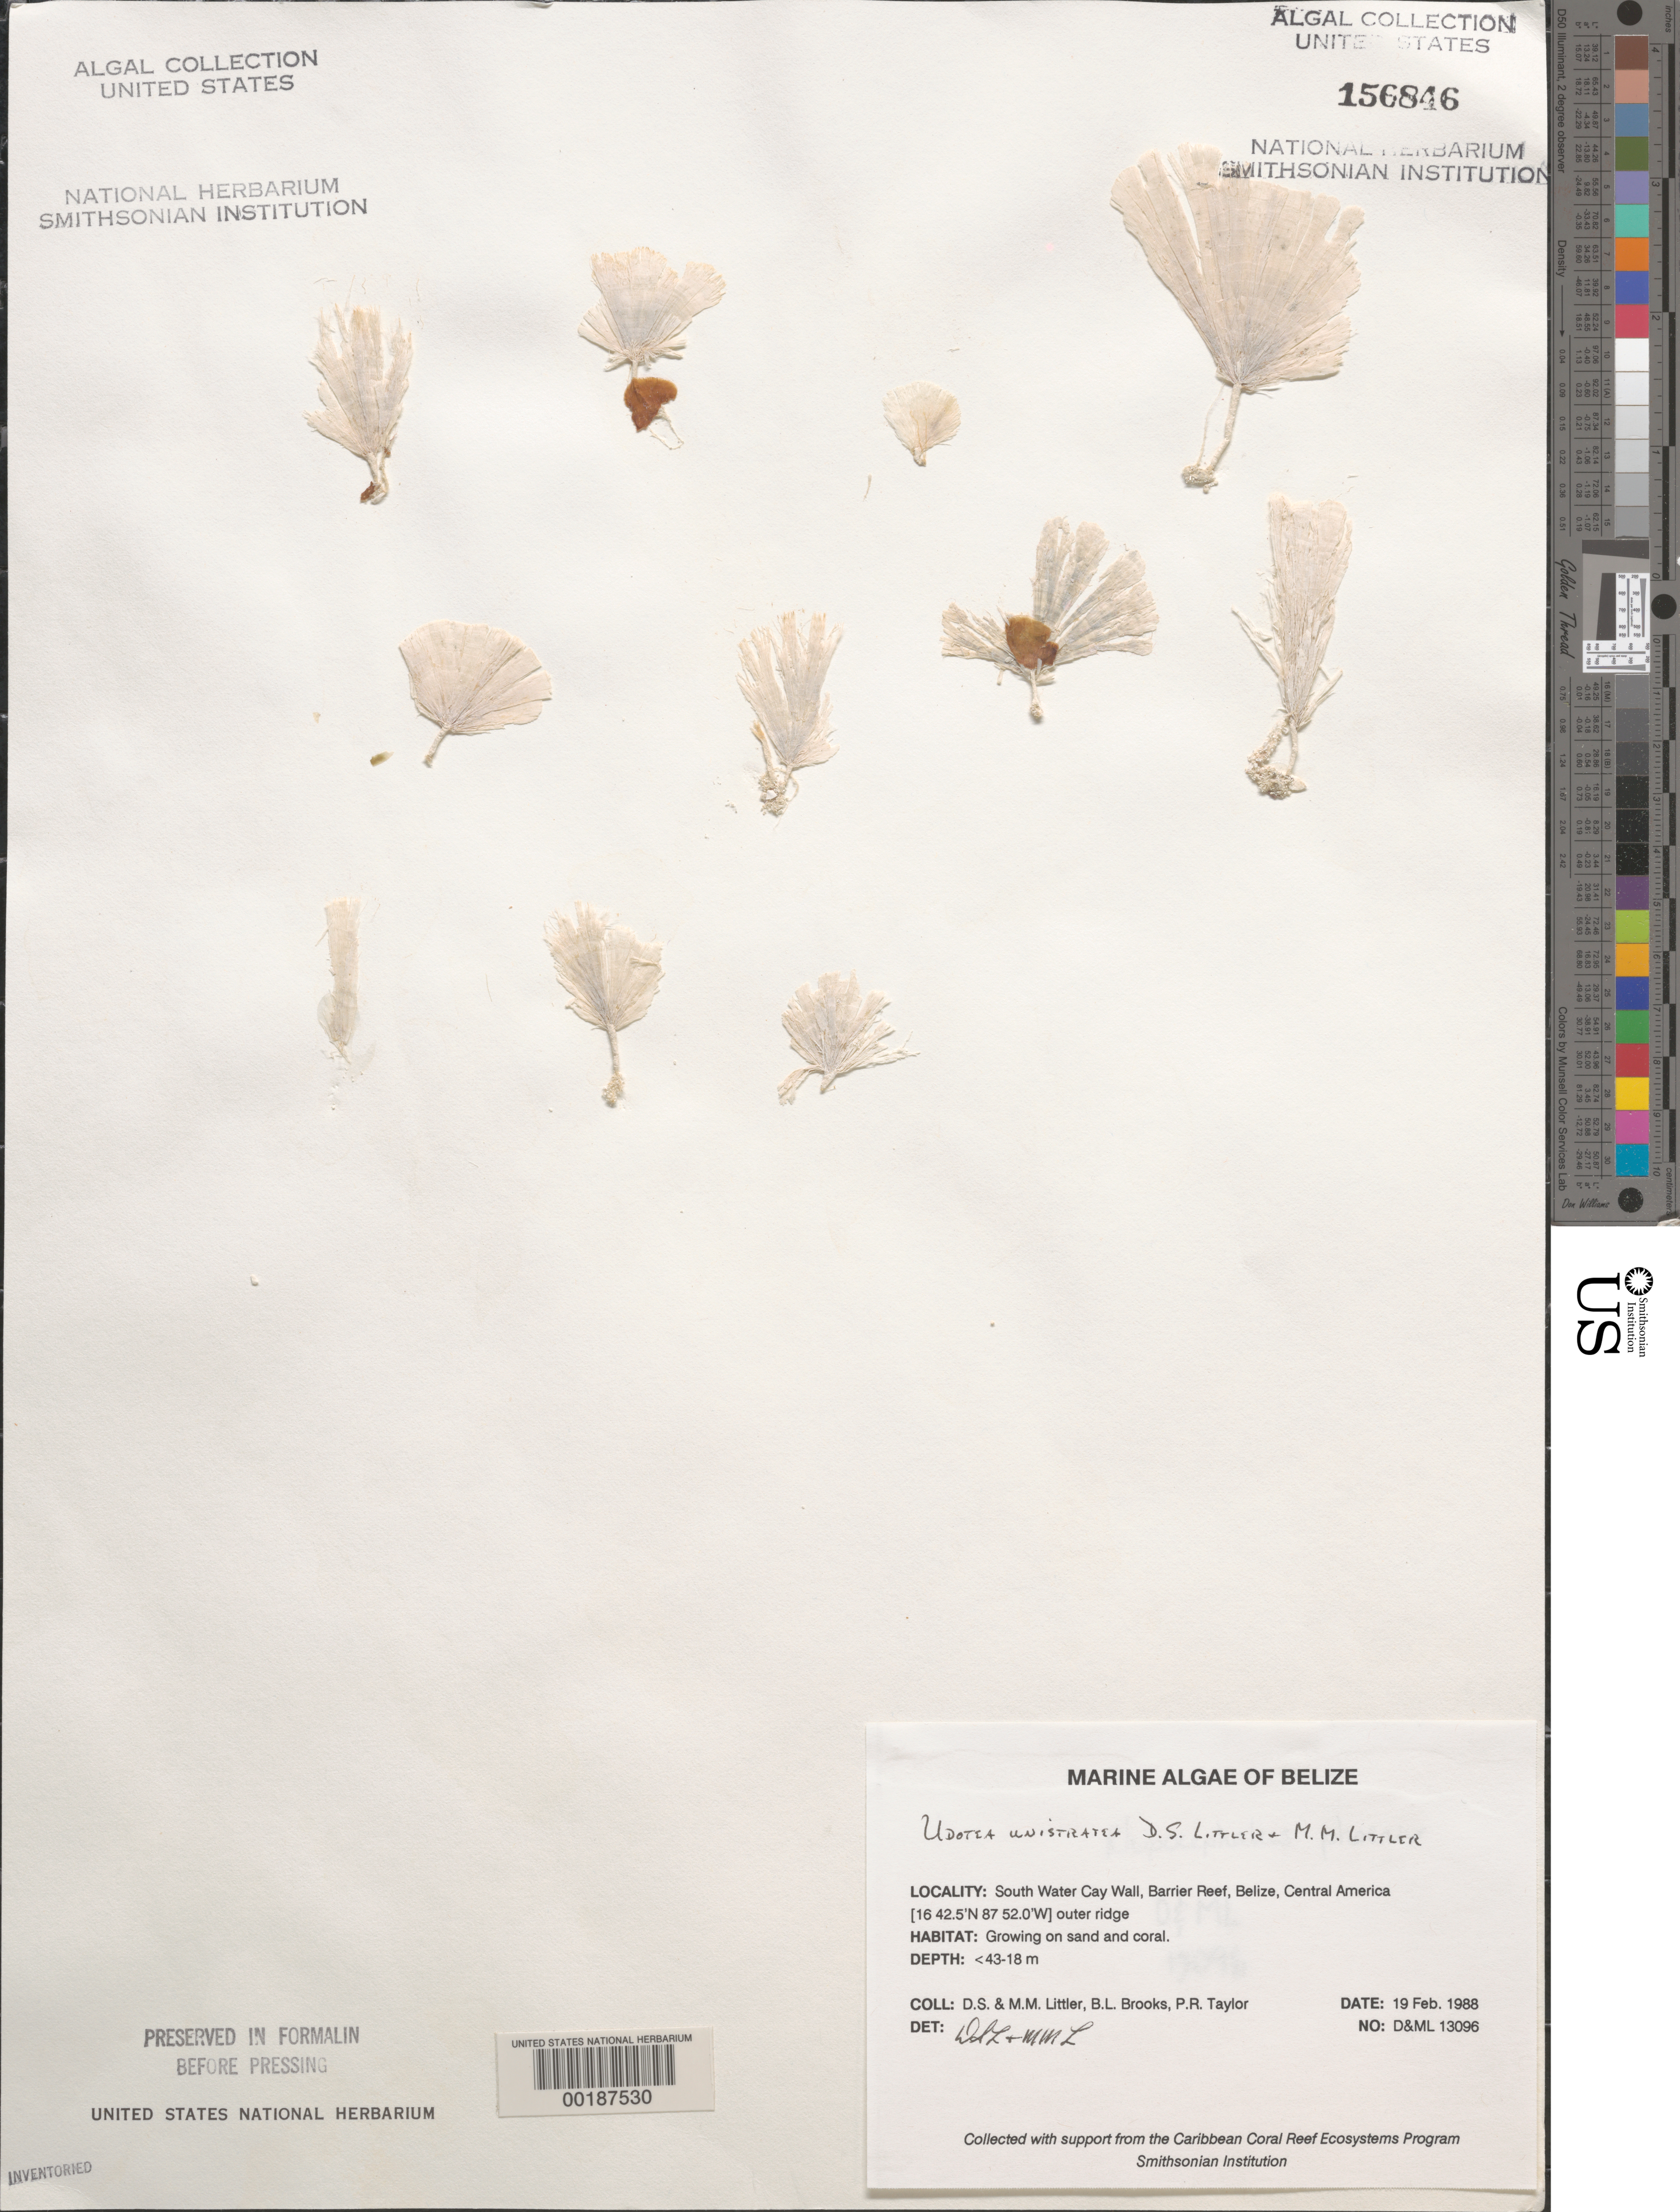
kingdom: Plantae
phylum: Chlorophyta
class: Ulvophyceae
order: Bryopsidales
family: Udoteaceae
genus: Udotea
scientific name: Udotea unistratea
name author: D.S. Littler & Littler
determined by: Littler, D. S.; Littler, M. M.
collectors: D. S. Littler, M. M. Littler, B. Brooks & P. R. Taylor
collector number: D&ML 13096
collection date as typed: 19 Feb 1988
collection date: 1988-02-19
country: Belize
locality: South Water Cay Wall, Barrier Reef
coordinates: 16 42.5' N, 87 52.0' W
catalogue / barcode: US 156846